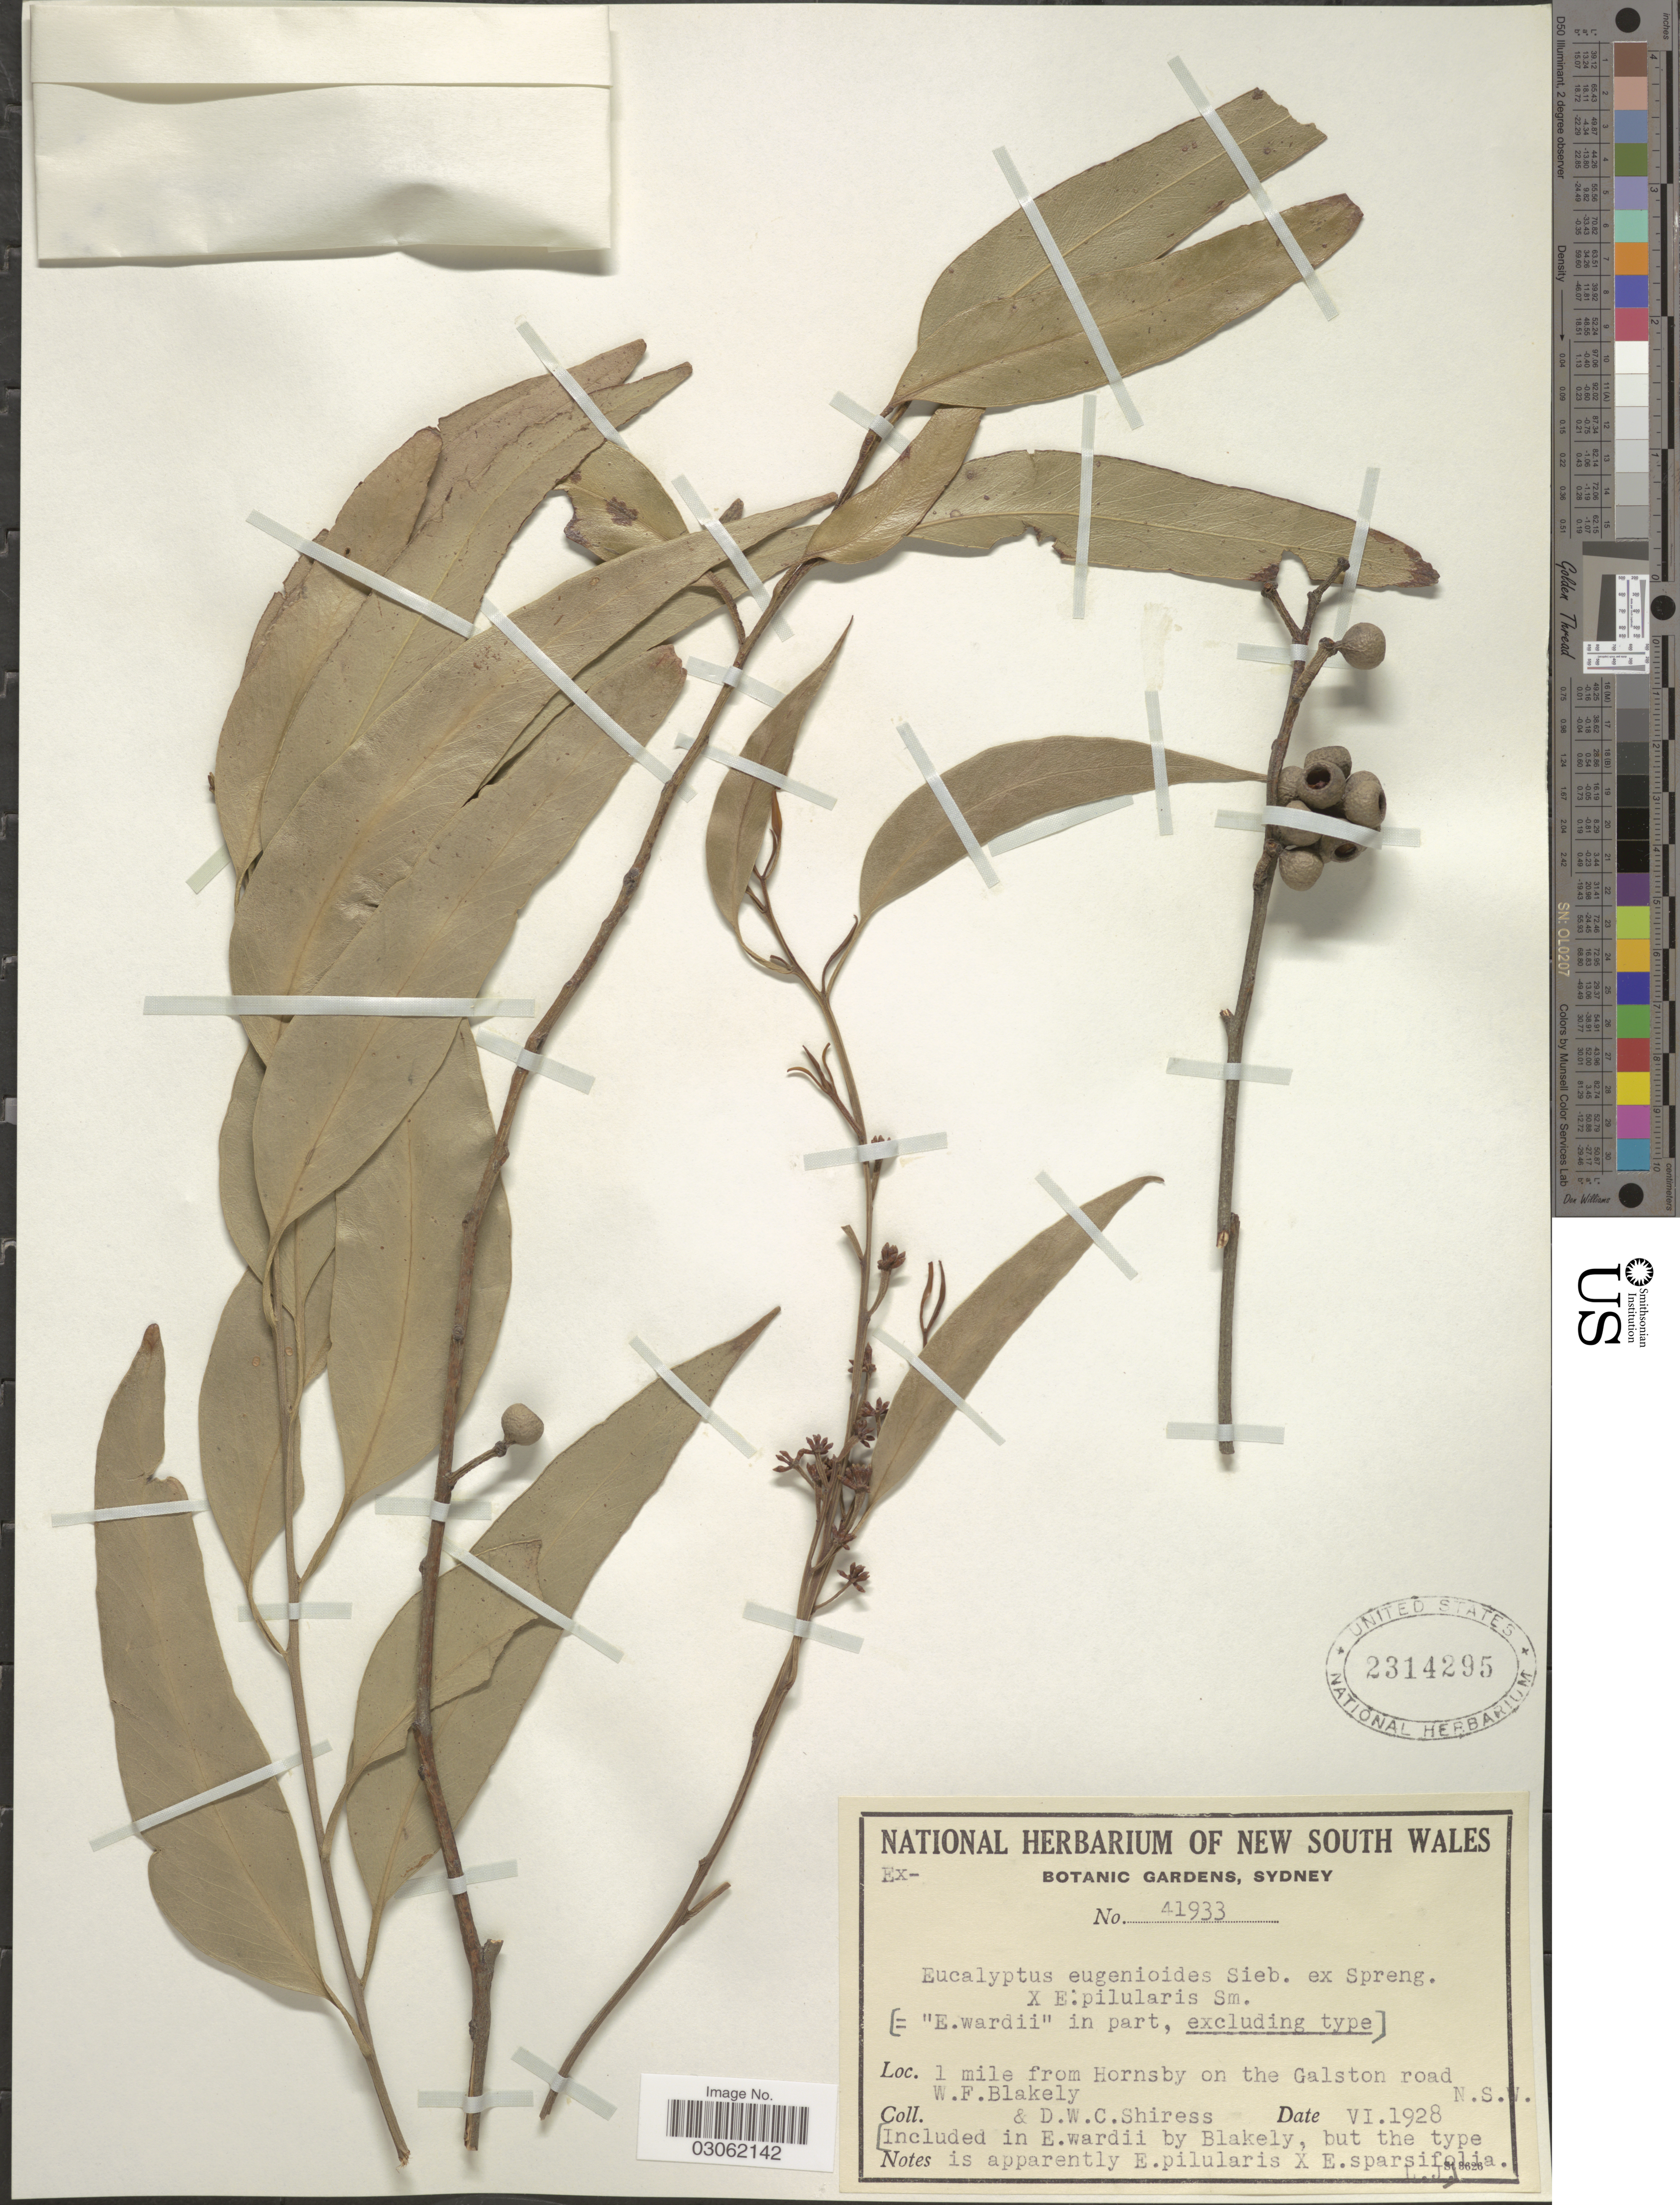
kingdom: Plantae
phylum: Tracheophyta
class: Magnoliopsida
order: Myrtales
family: Myrtaceae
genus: Eucalyptus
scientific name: Eucalyptus x wardii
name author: Blakely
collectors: W. Blakely & D. Shiress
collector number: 41933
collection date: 1928-06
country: Australia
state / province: New South Wales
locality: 1 mile from Hornsby on the Galston road. N. S. W.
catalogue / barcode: US 2314295